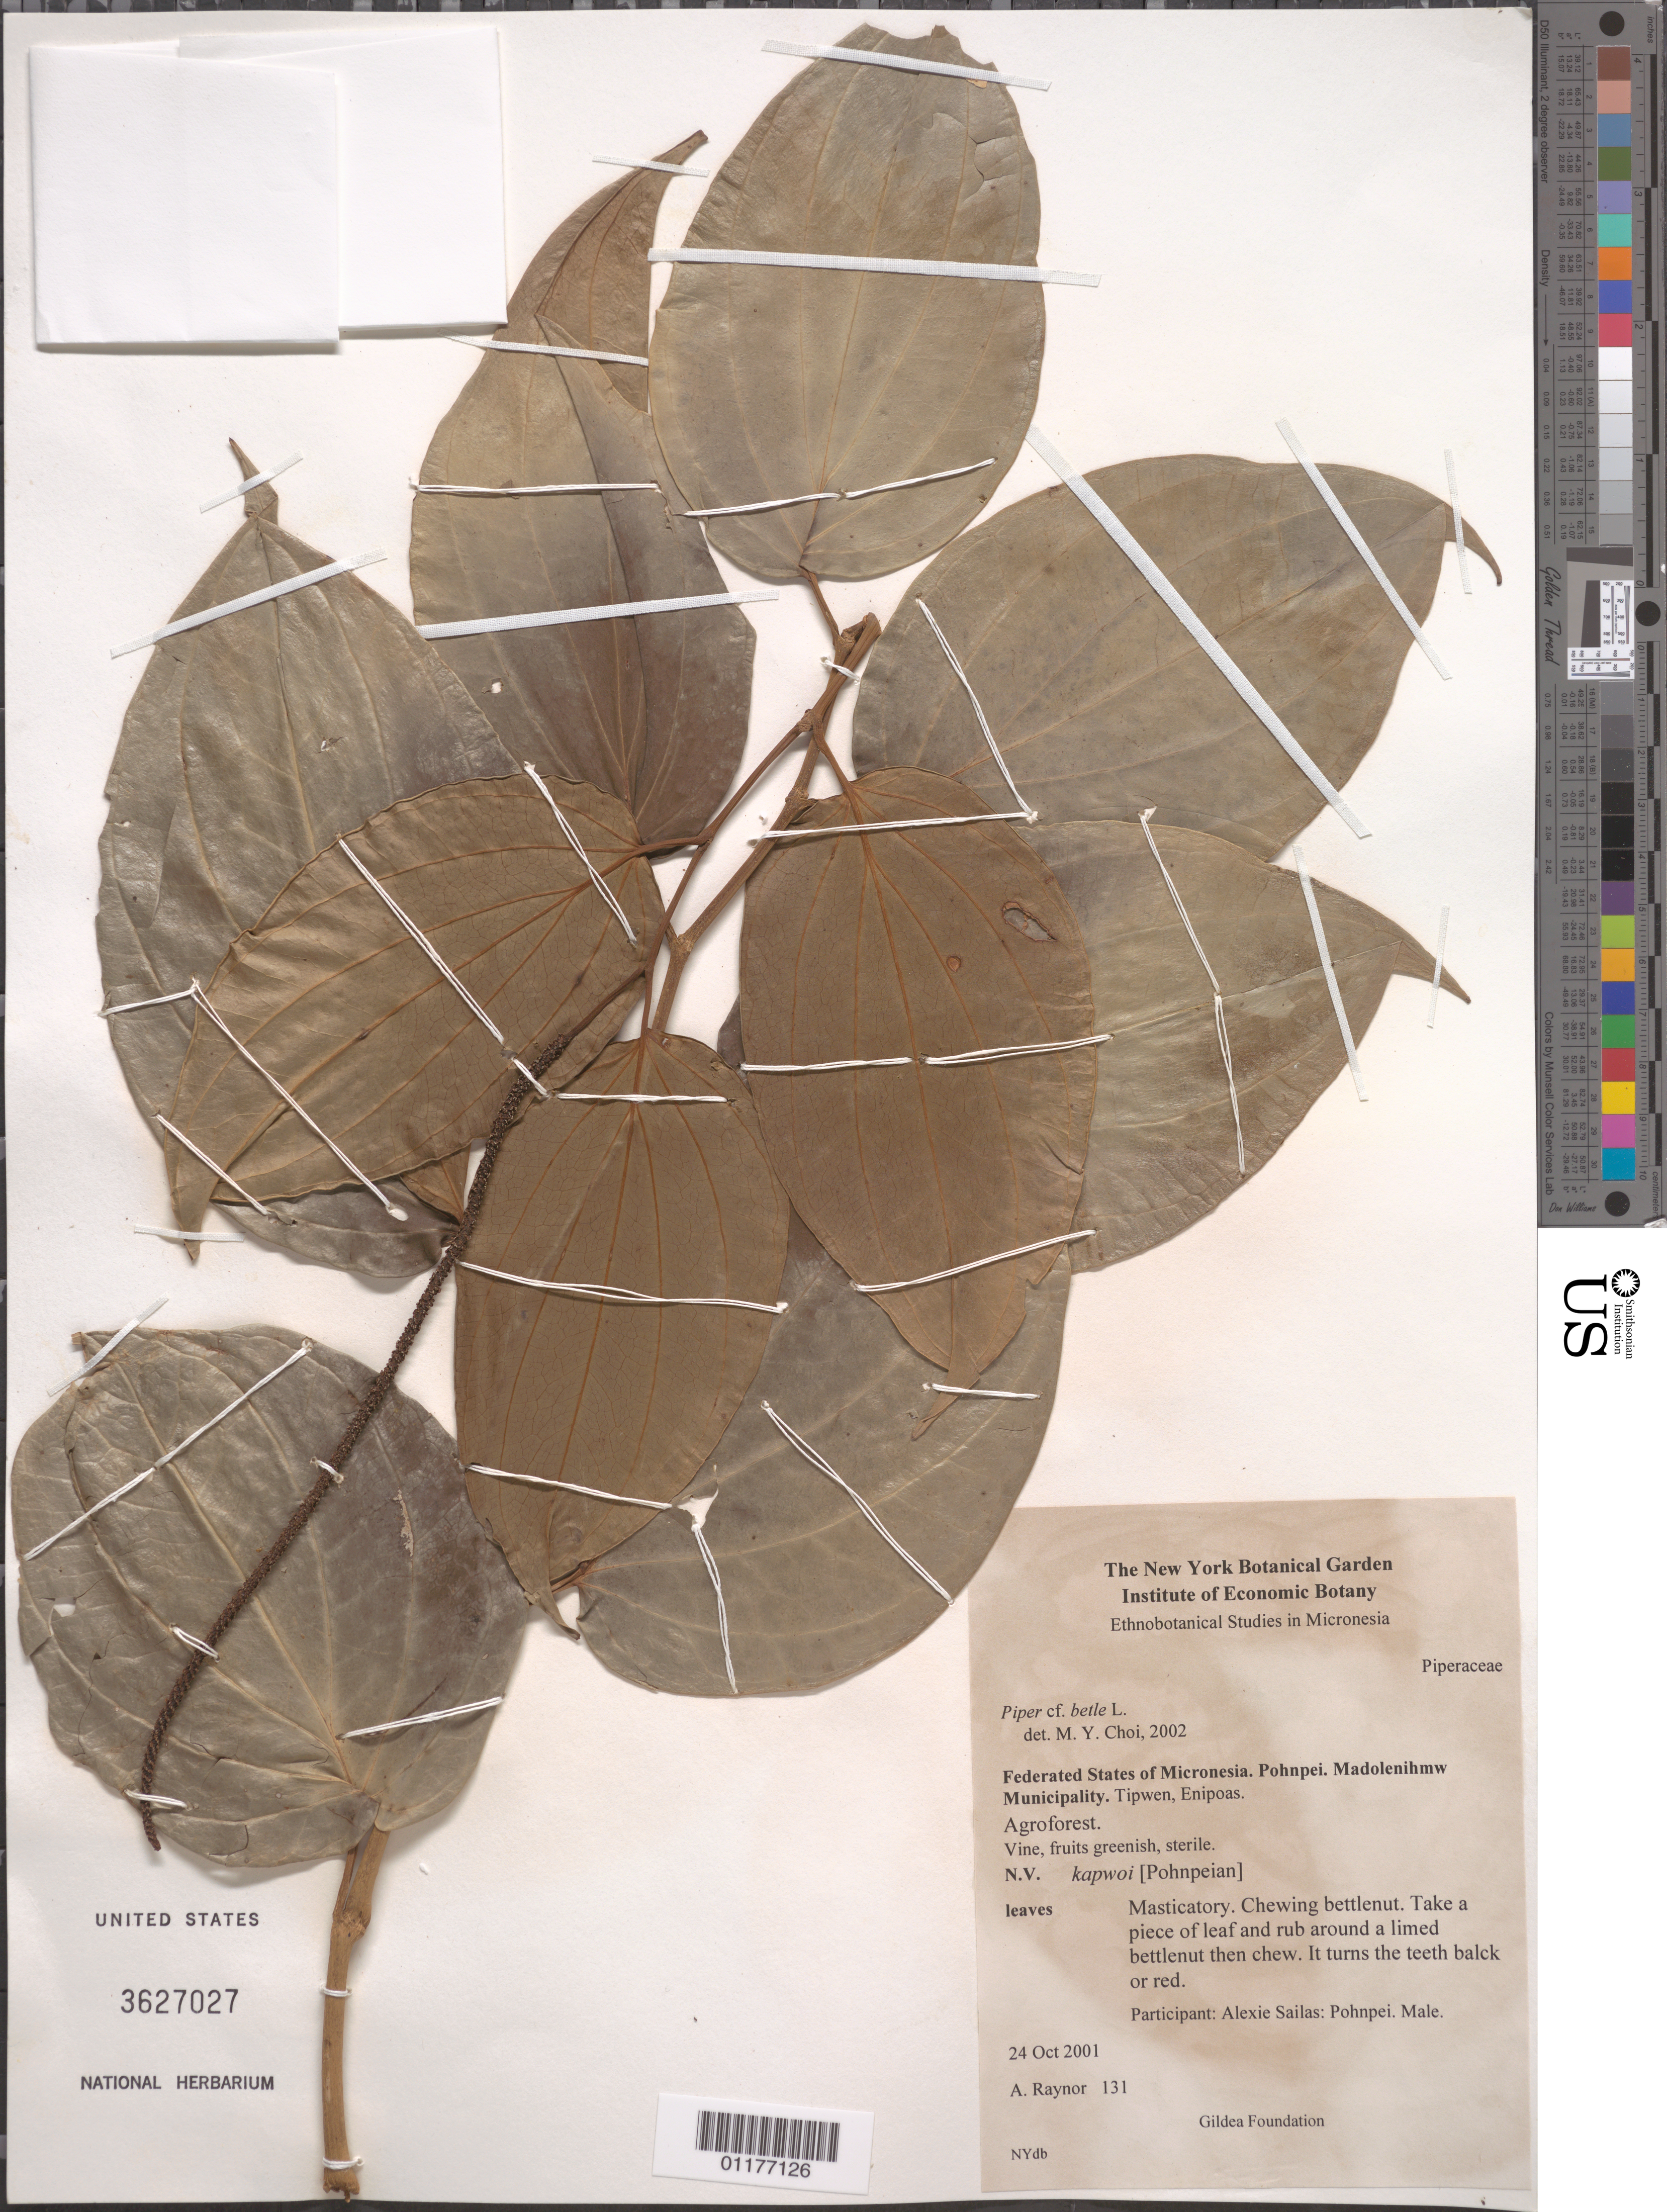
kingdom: Plantae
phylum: Tracheophyta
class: Magnoliopsida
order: Piperales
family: Piperaceae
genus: Piper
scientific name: Piper betle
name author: L.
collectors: A. Raynor & A. Sailas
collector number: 131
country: Micronesia, Federated States of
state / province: Pohnpei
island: Pohnpei [Ponape]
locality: Madolenihmw, Tipwen, Enipoas.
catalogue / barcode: US 3627027